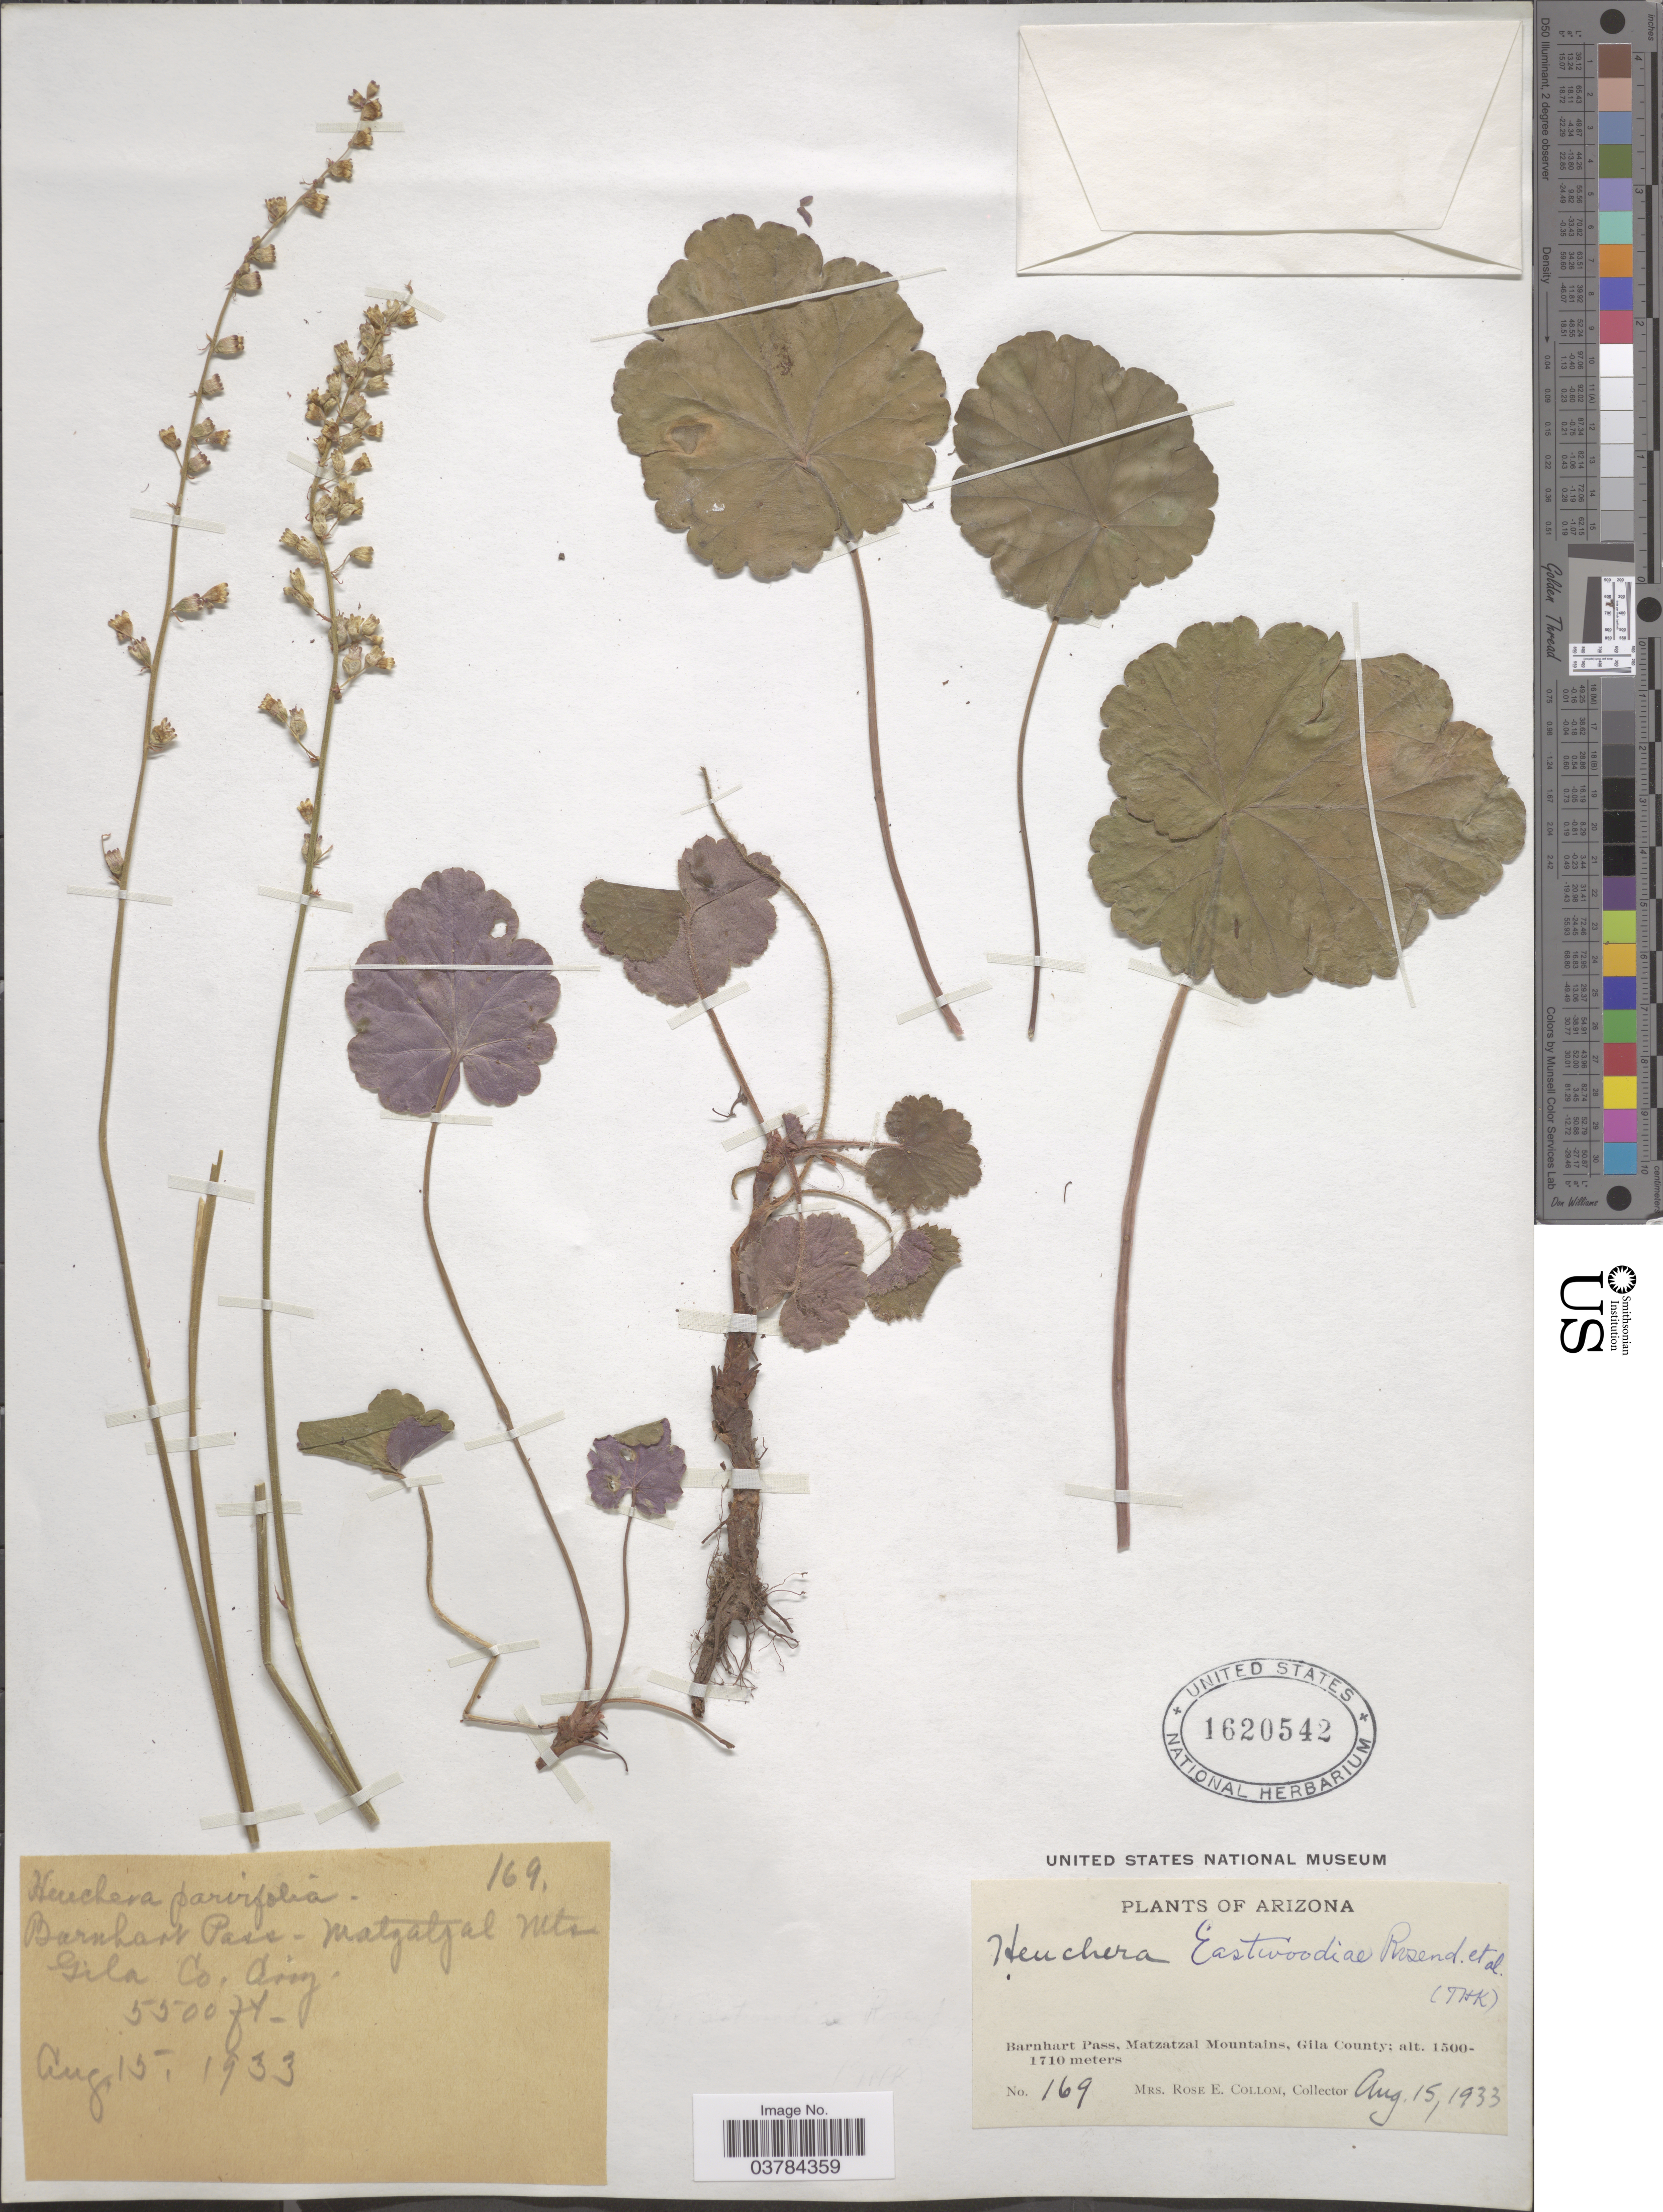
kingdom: Plantae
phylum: Tracheophyta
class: Magnoliopsida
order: Saxifragales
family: Saxifragaceae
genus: Heuchera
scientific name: Heuchera eastwoodiae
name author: Rosend. et al.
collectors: R. E. Collom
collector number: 169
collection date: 1933-08-15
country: United States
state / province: Arizona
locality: Barnhart Pass, Matzatzal Mountains, Gila County.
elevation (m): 1676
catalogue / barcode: US 1620542